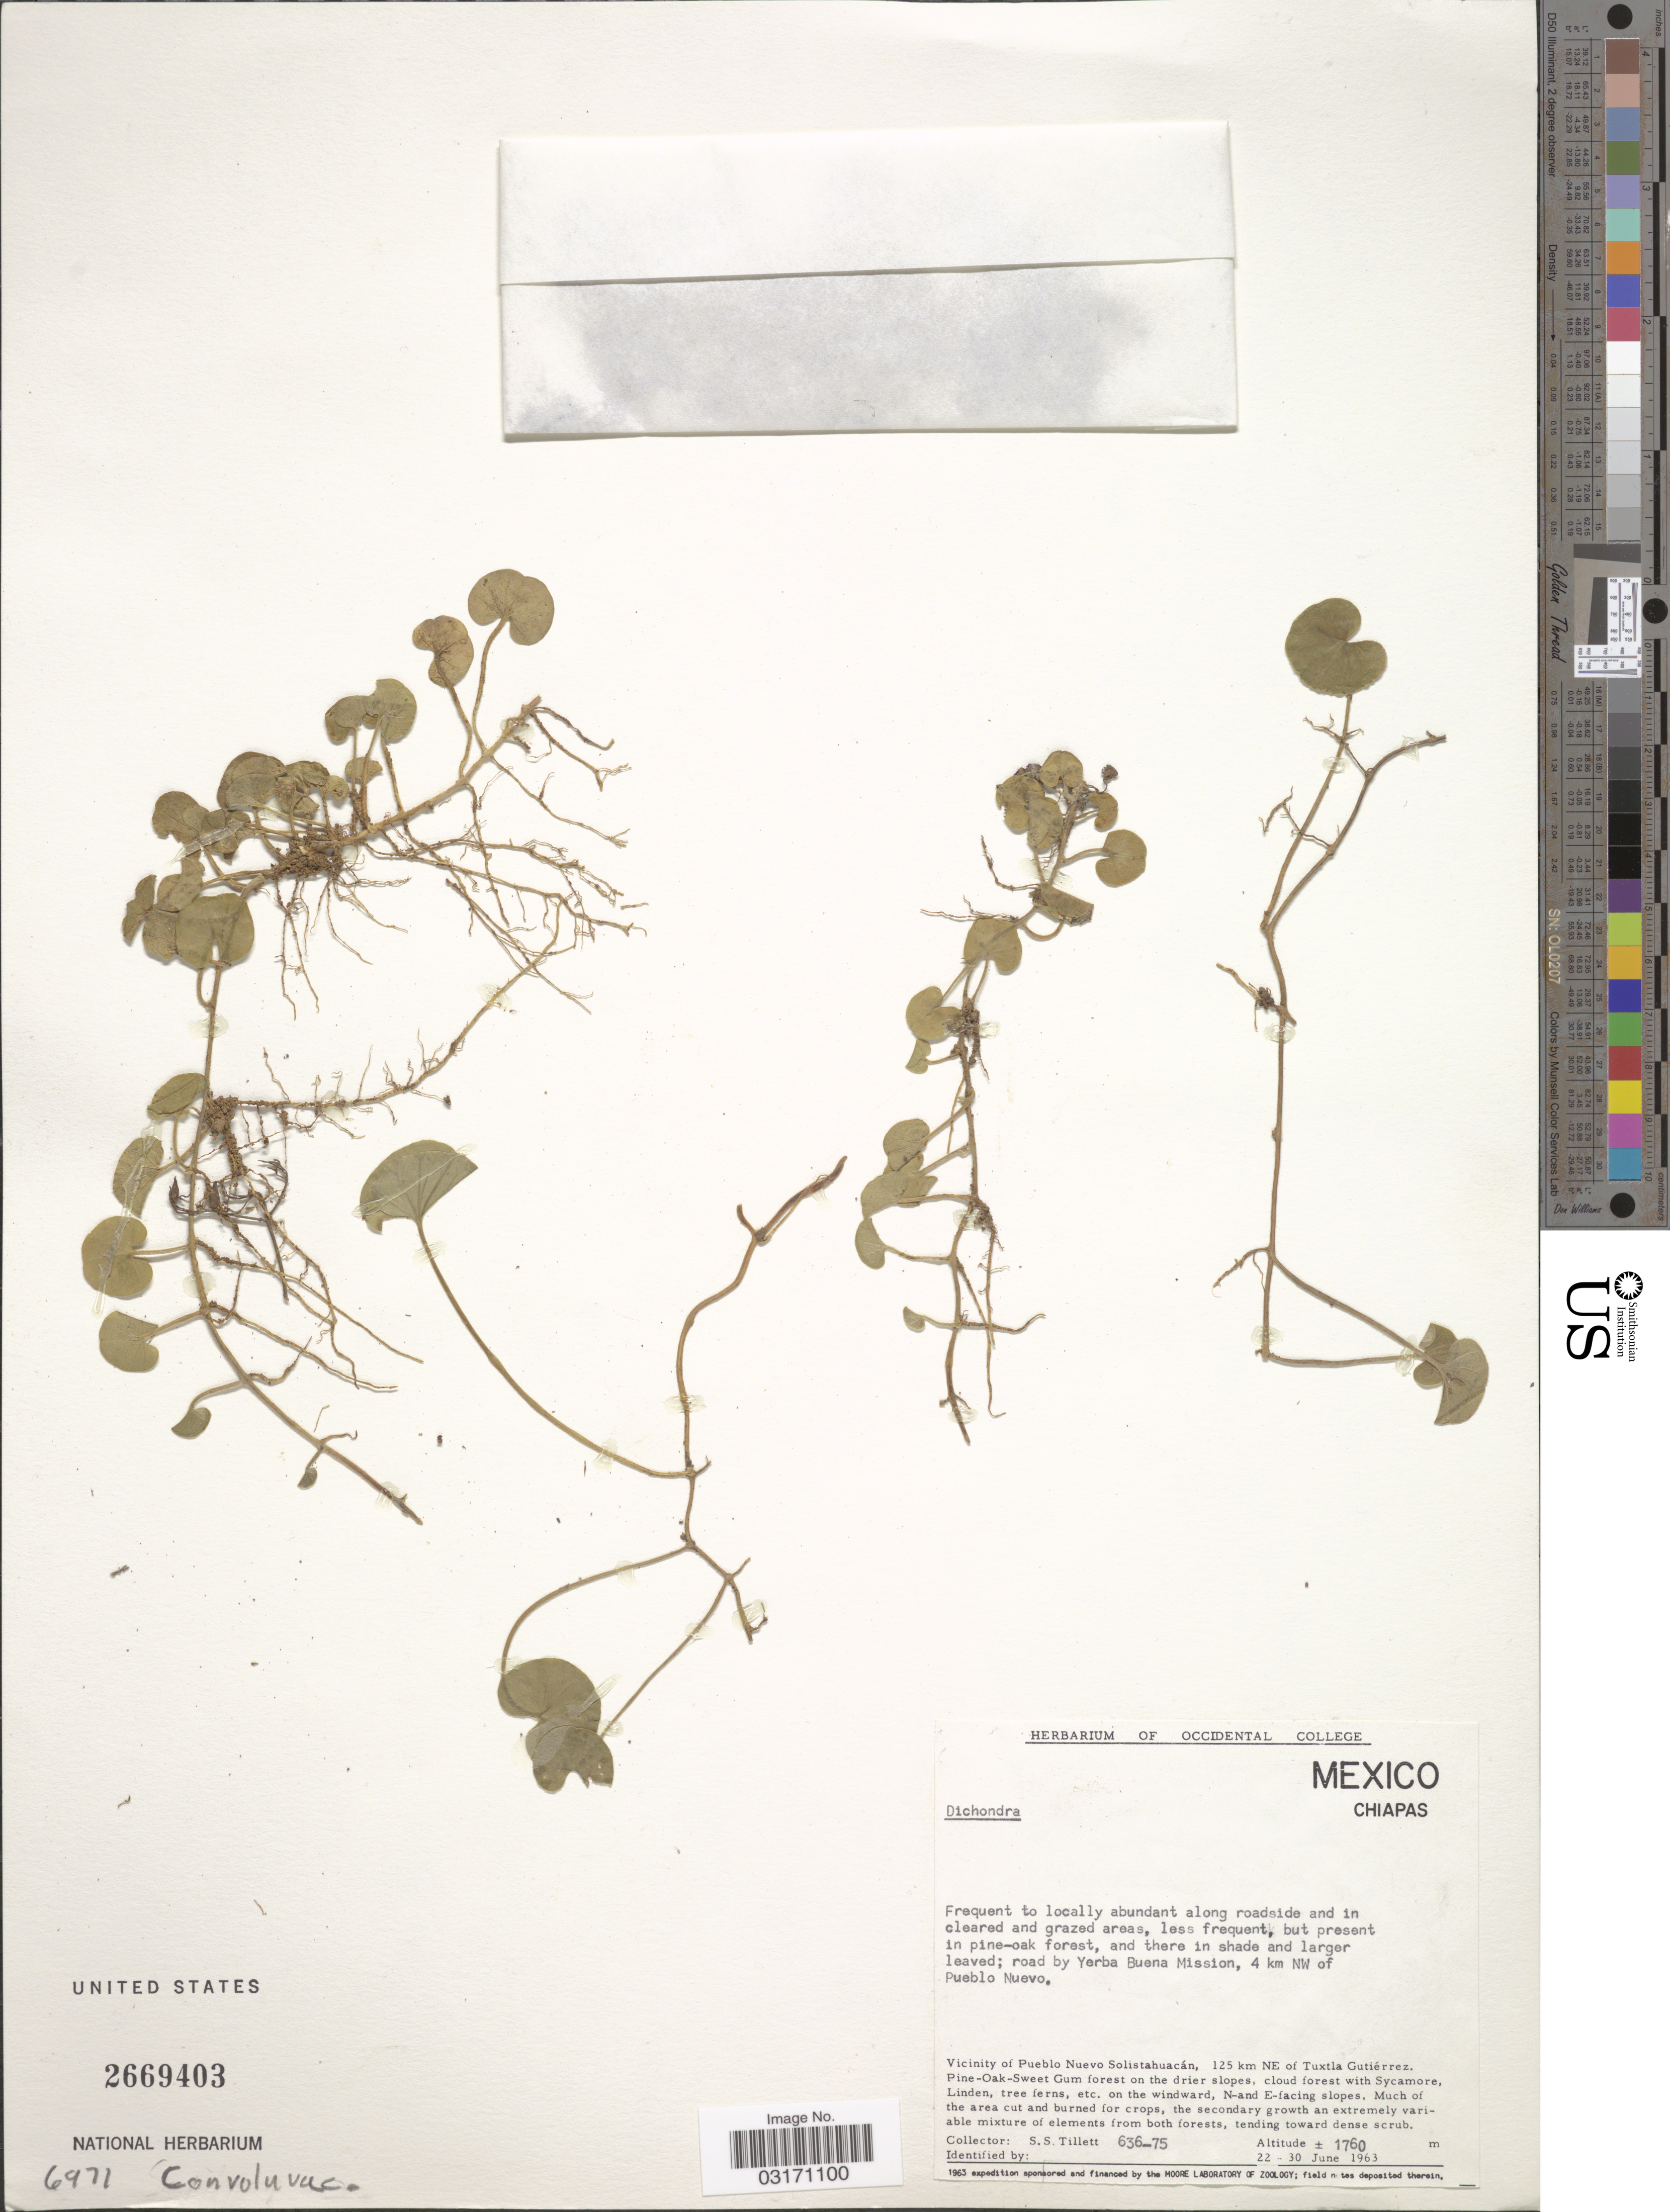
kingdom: Plantae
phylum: Tracheophyta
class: Magnoliopsida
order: Solanales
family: Convolvulaceae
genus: Dichondra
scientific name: Dichondra sp.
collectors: S. S. Tillett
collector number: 636-75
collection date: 1963-06-22/1963-06-30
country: Mexico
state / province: Chiapas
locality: Vicinity of Pueblo Nuevo Solistahuacán, 125 km NE of Tuxtla Gutiérrez. N-and E-facing slopes. Road by Yerba Buena Mission,, 4 km NW of Pueblo Nuevo.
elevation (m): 1760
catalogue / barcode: US 2669403